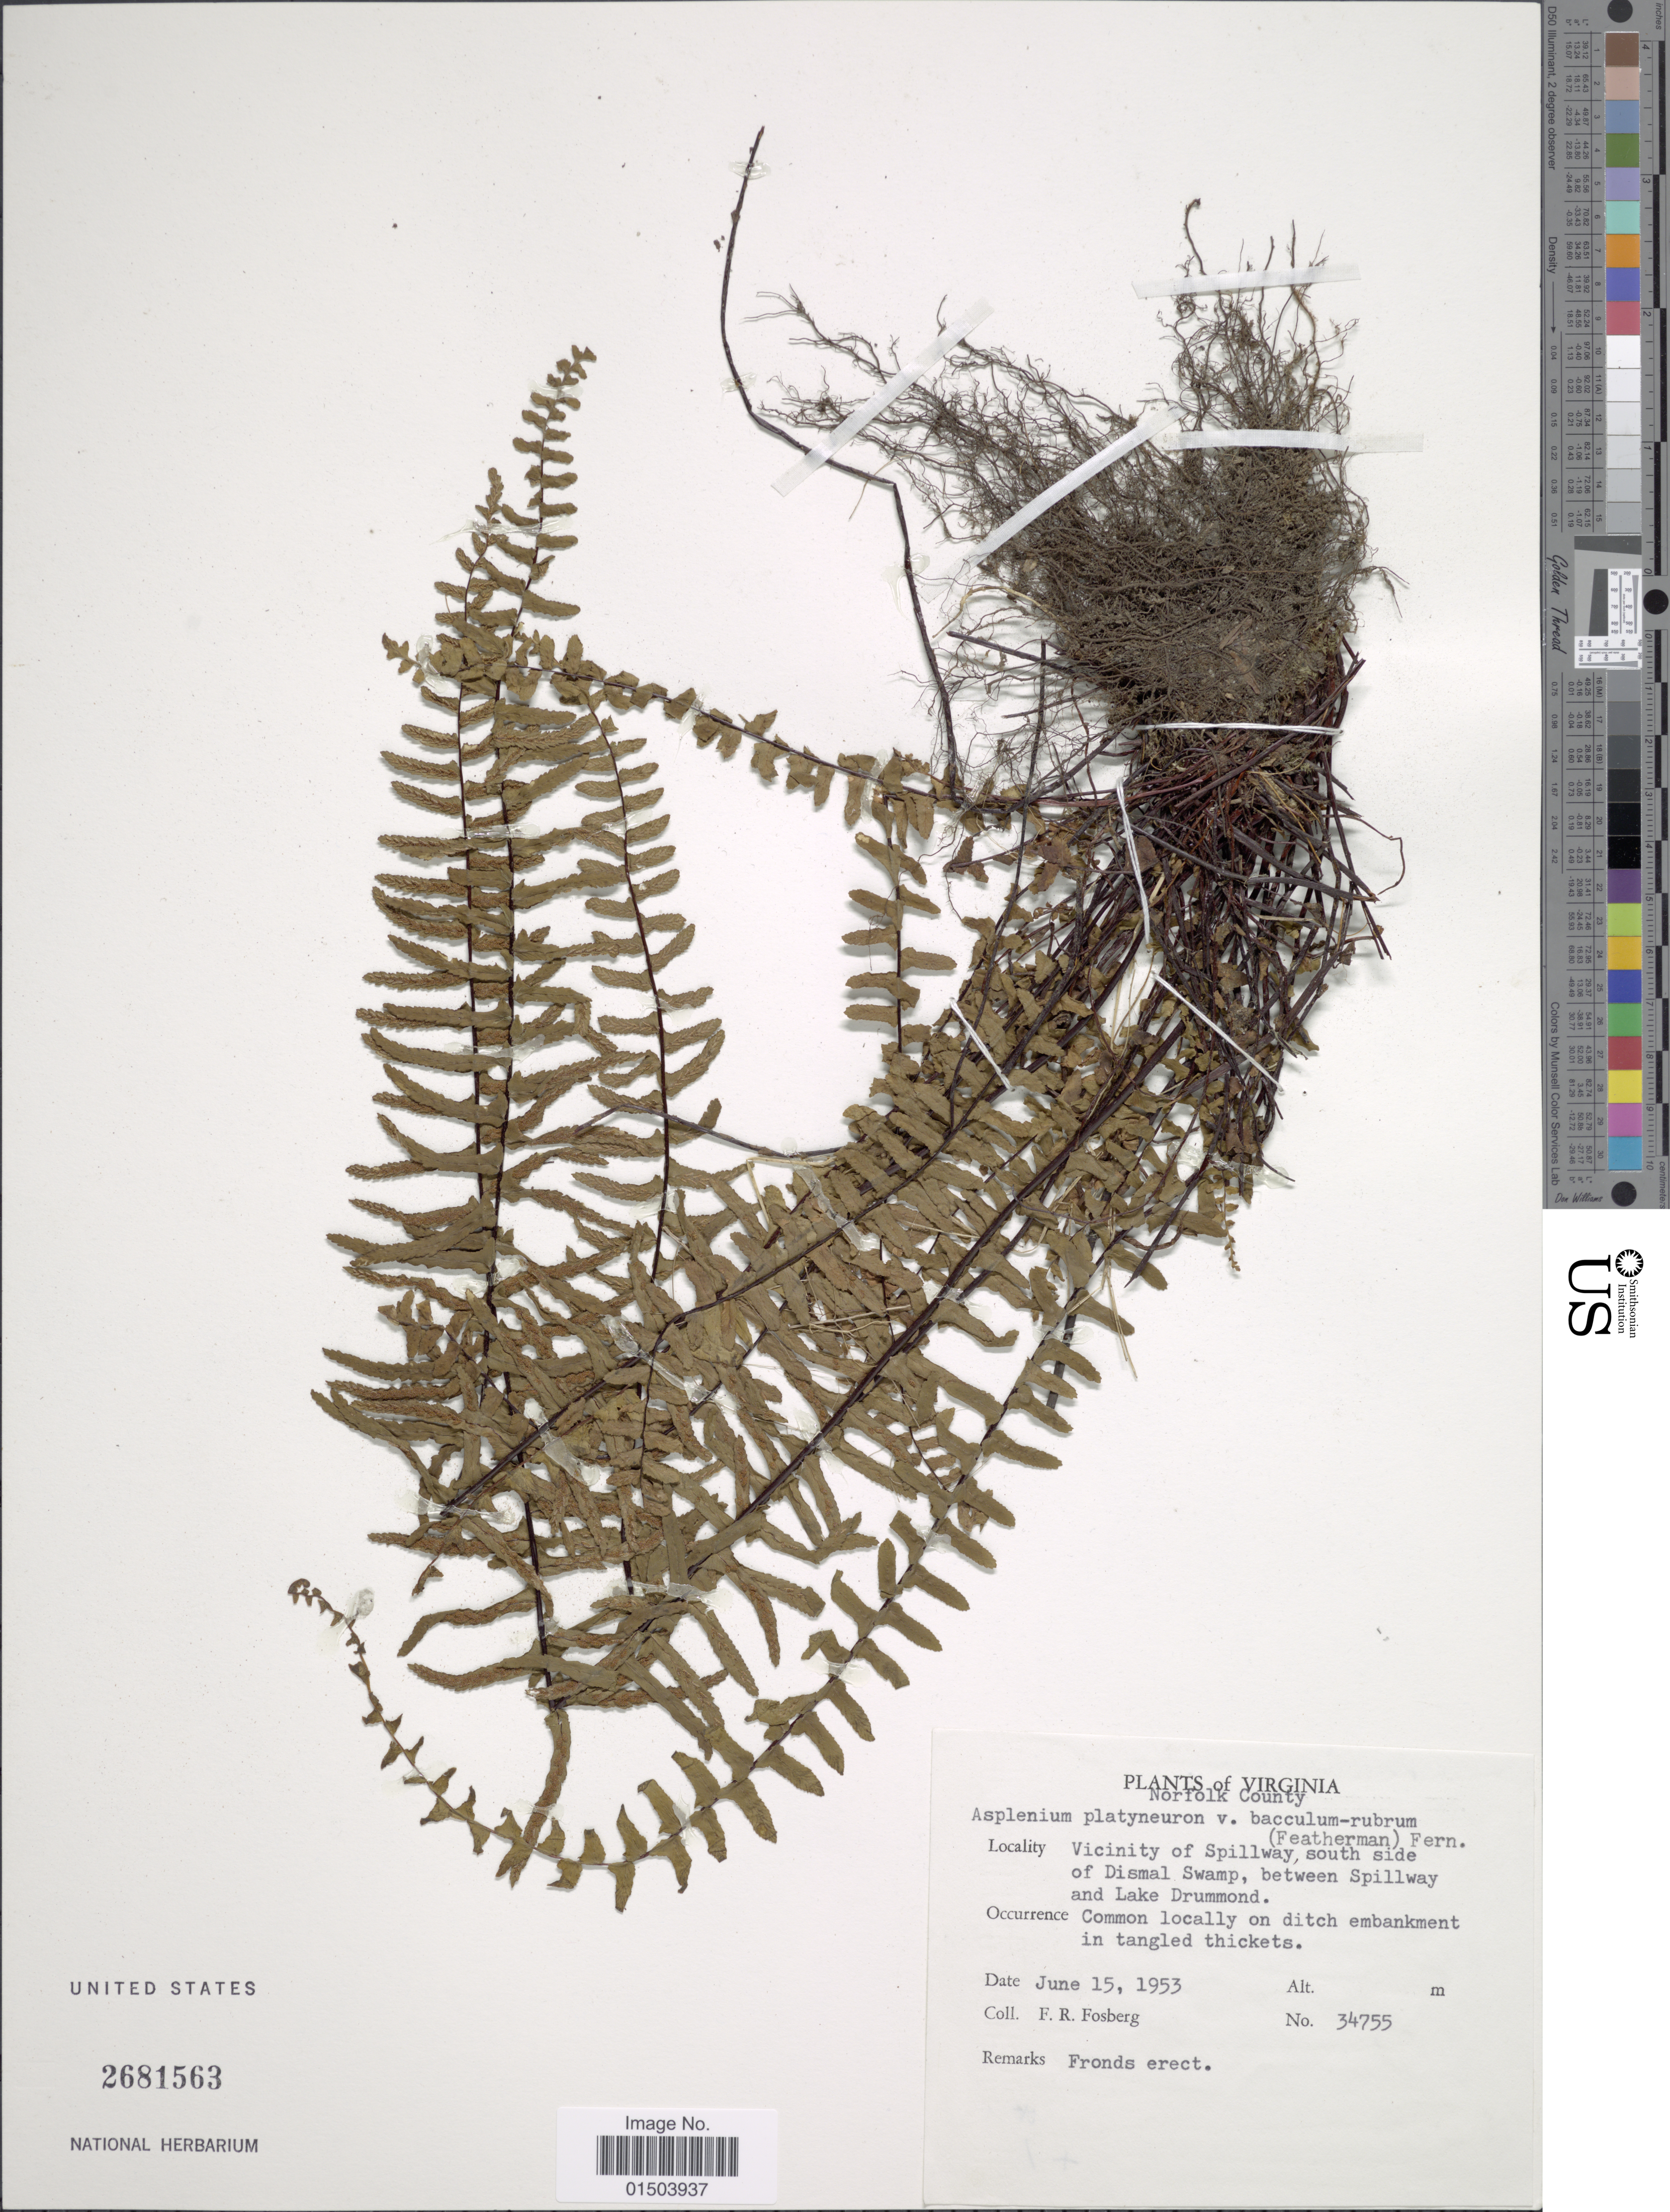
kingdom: Plantae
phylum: Tracheophyta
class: Polypodiopsida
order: Polypodiales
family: Aspleniaceae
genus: Asplenium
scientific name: Asplenium platyneuron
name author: (L.) Britton, Stearns & Poggenb.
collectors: F. R. Fosberg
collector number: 34755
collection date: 1953-06-15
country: United States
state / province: Virginia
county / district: City of Norfolk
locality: Norfolk County. Vicinity of Spillway, south side of Dismal Swamp, between Spillway and Lake Drummond.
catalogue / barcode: US 2681563